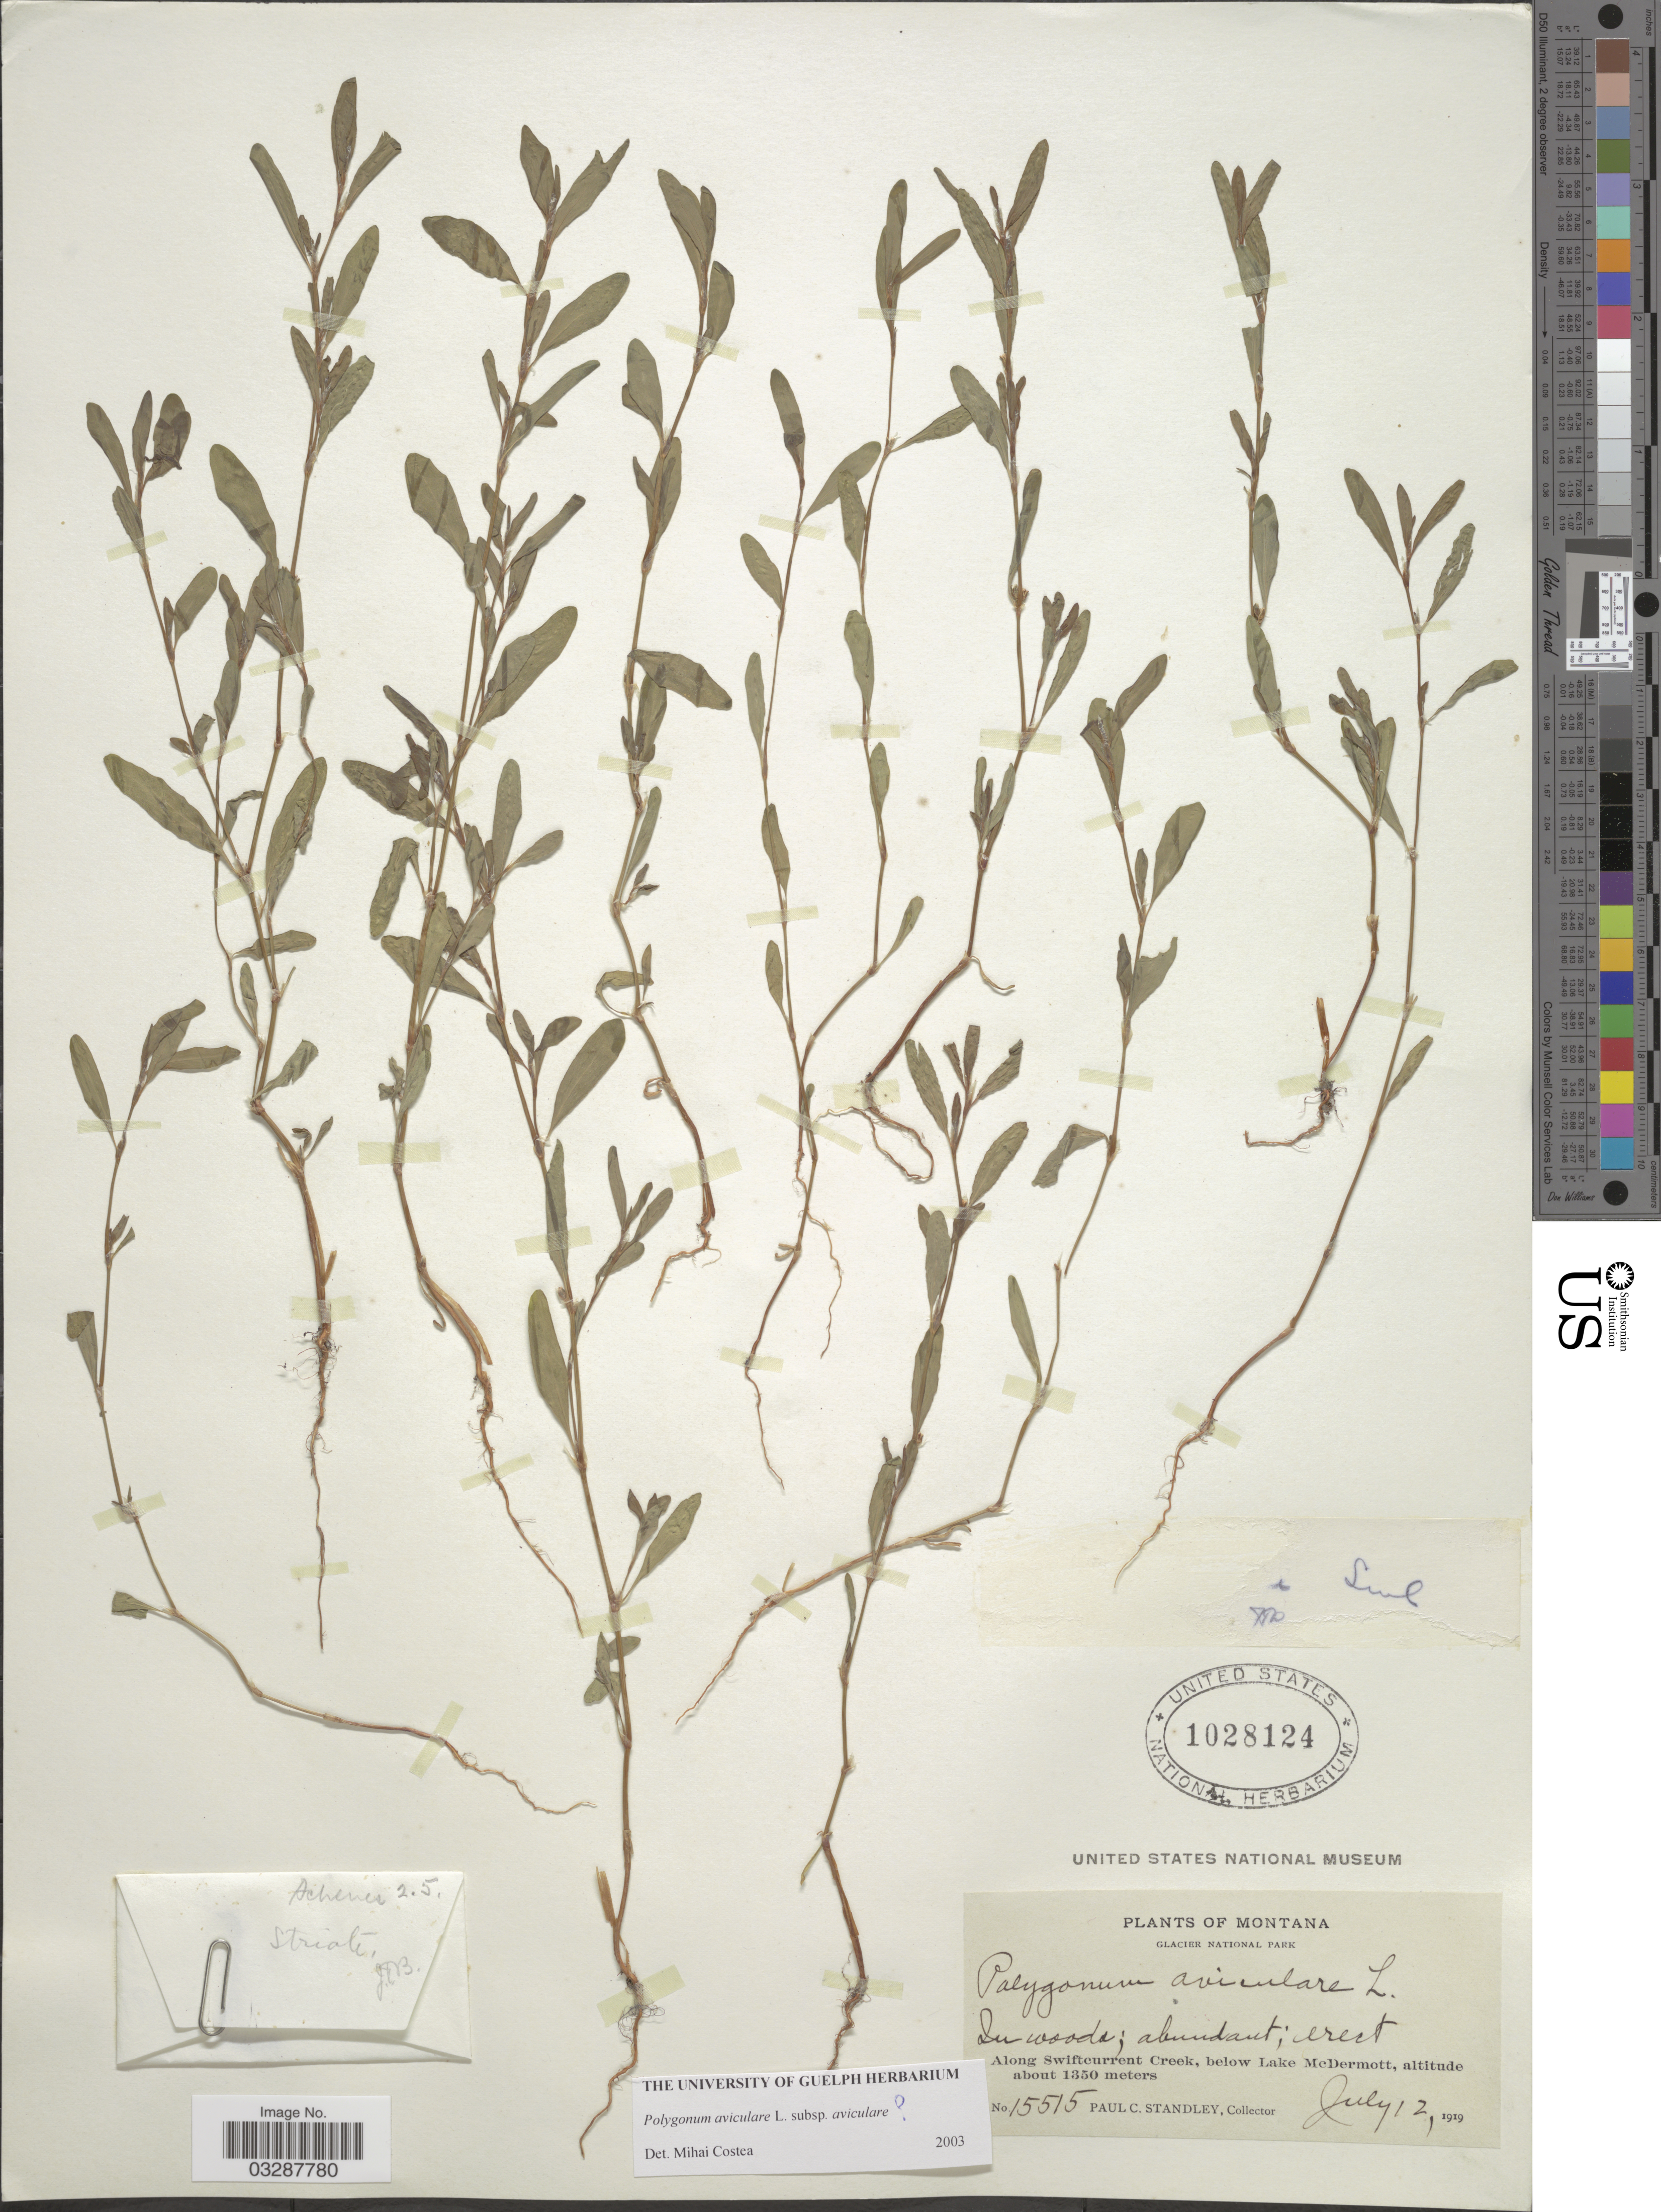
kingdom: Plantae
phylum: Tracheophyta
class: Magnoliopsida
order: Caryophyllales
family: Polygonaceae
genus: Polygonum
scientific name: Polygonum aviculare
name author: L.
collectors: P. C. Standley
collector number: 15515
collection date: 1919-07-12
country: United States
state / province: Montana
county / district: Glacier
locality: Glacier National Park. Along Swiftcurrent Creek, below Lake McDermott.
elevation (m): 1350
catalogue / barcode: US 1028124